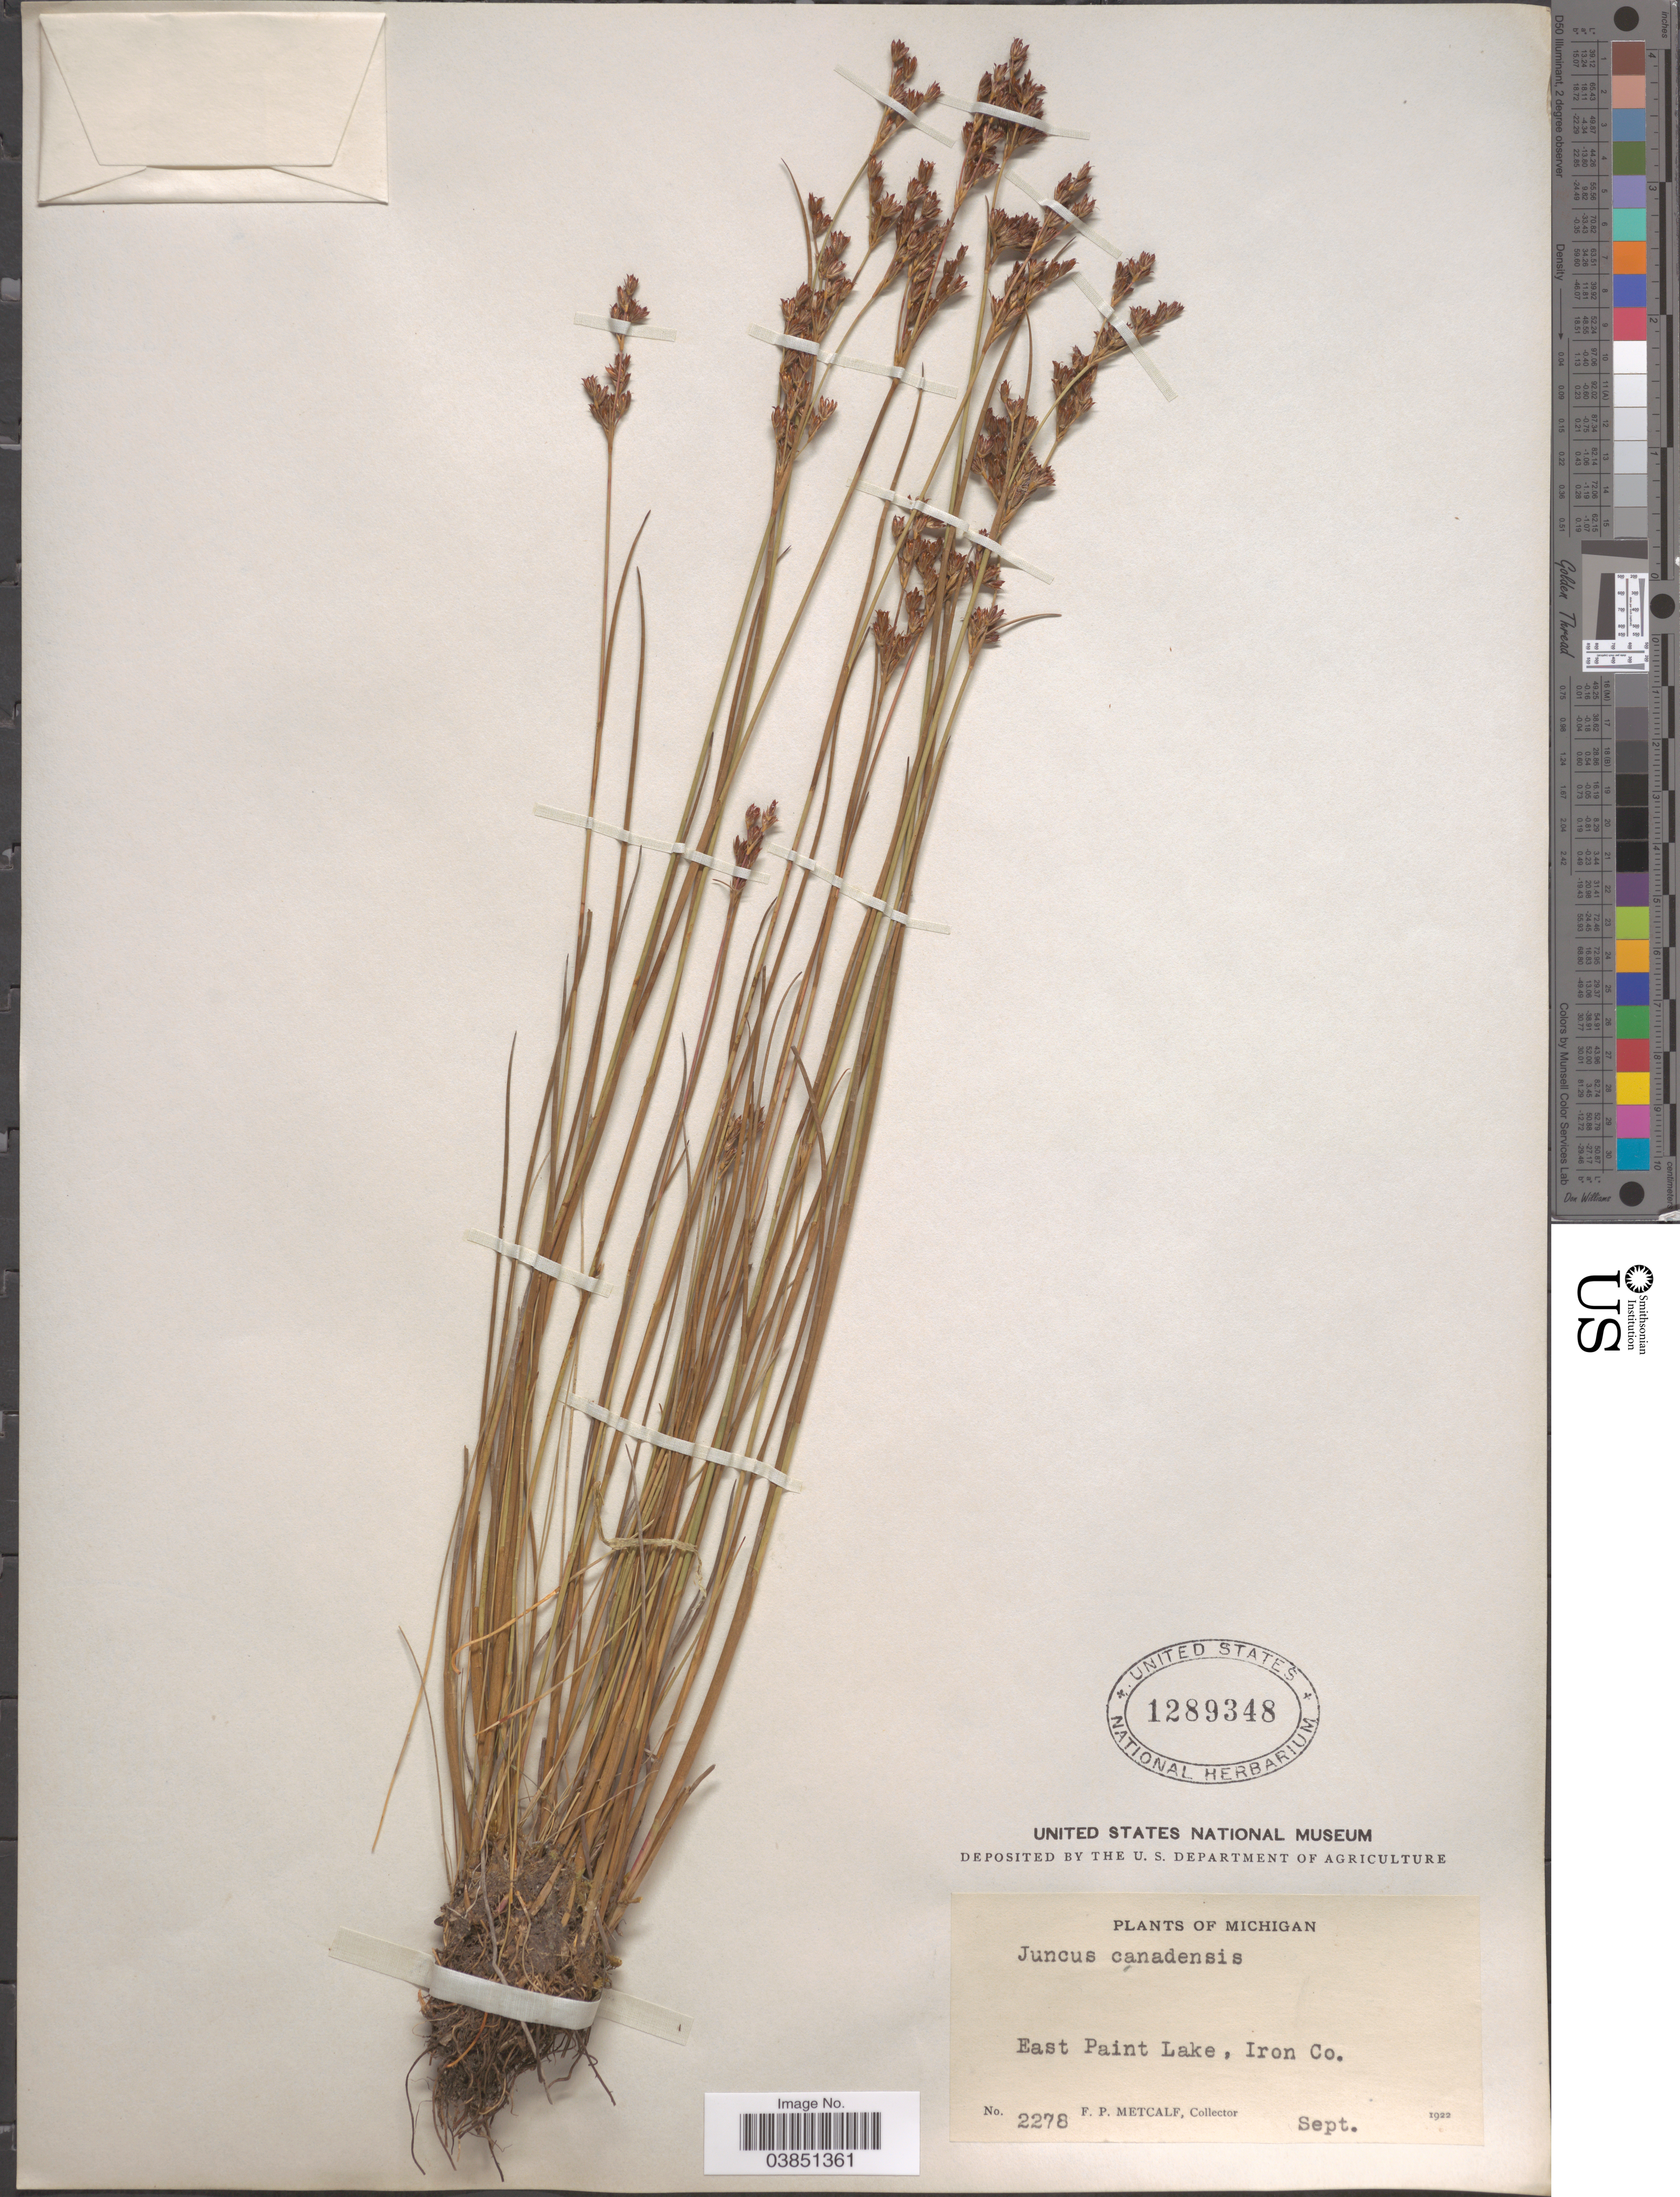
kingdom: Plantae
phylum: Tracheophyta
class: Liliopsida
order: Poales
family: Juncaceae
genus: Juncus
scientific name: Juncus canadensis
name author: J. Gay ex Laharpe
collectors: F. Metcalf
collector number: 2278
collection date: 1922-09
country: United States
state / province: Michigan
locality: East Paint Lake, Iron Co.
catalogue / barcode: US 1289348